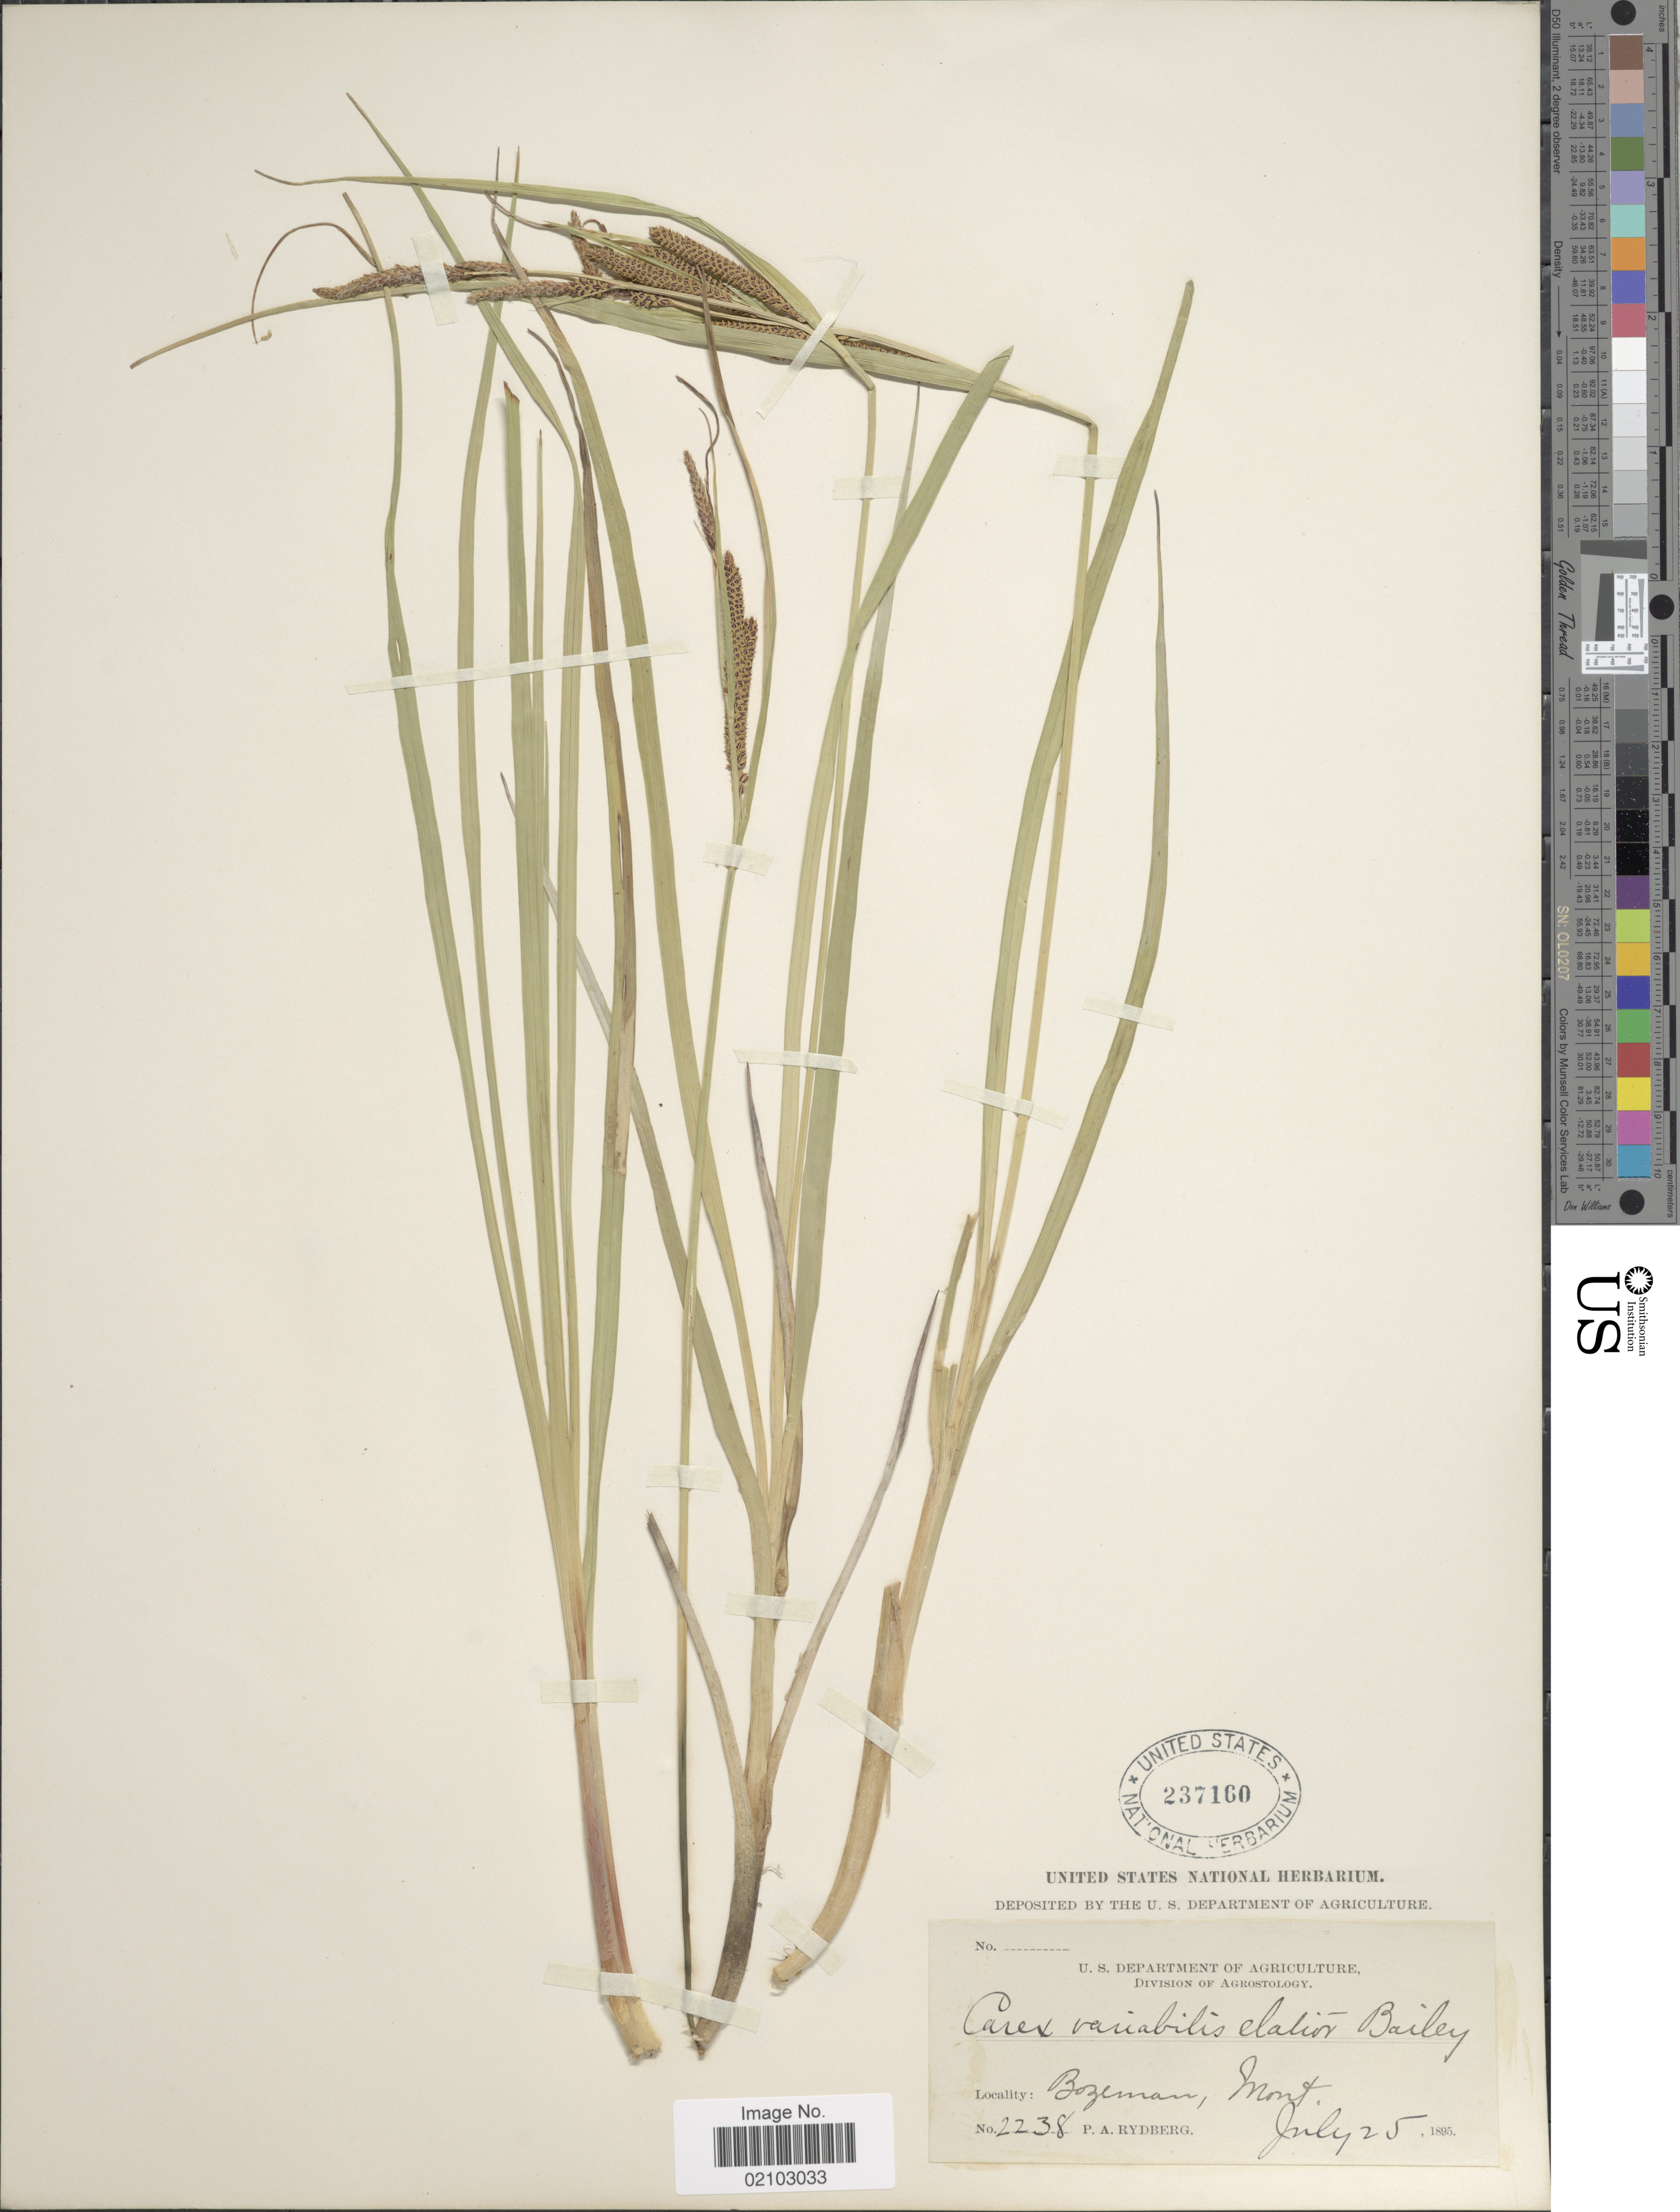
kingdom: Plantae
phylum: Tracheophyta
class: Liliopsida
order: Poales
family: Cyperaceae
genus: Carex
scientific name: Carex aquatilis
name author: Wahlenb.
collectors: P. A. Rydberg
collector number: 2238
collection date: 1895-07-25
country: United States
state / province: Montana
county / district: Gallatin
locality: Bozeman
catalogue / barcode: US 237160